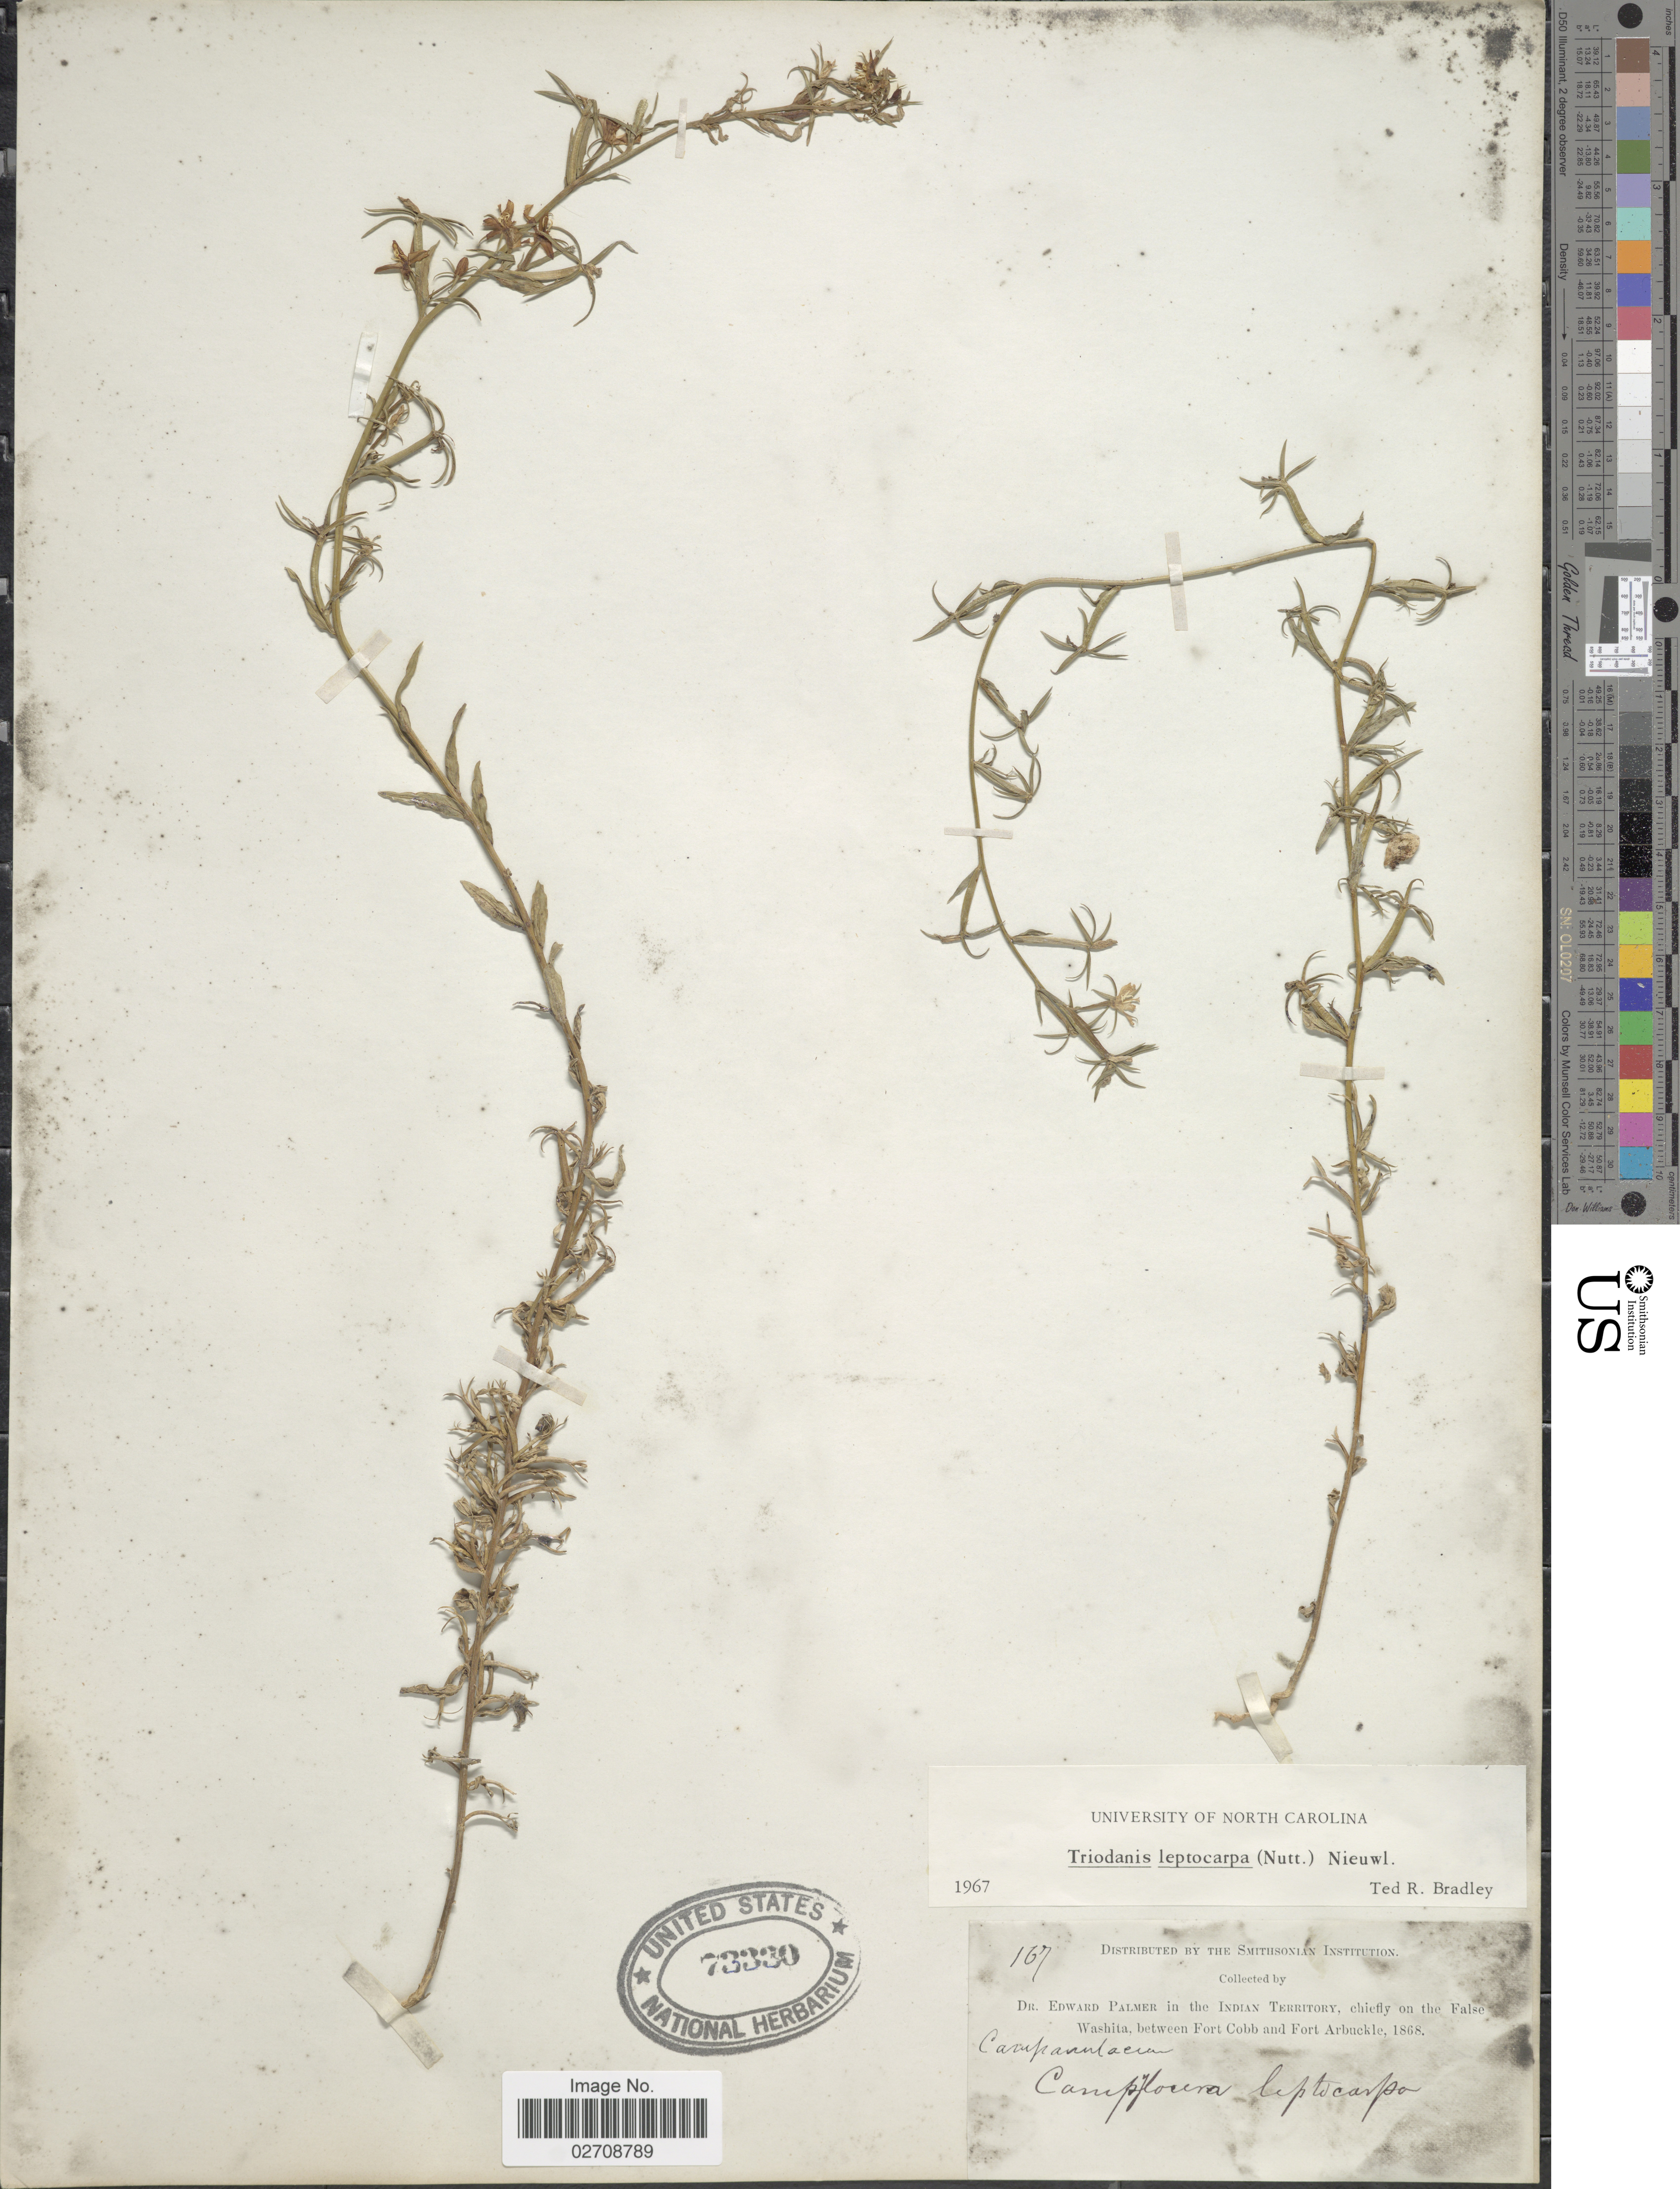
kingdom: Plantae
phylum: Tracheophyta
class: Magnoliopsida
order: Asterales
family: Campanulaceae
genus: Triodanis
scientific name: Triodanis leptocarpa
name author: Nieuwl.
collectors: E. Palmer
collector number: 167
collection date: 1868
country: United States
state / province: Oklahoma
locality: In the Indian Territory, chiefly on the False Washita between Fort Cobb and Fort Arbuckle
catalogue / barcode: US 73330